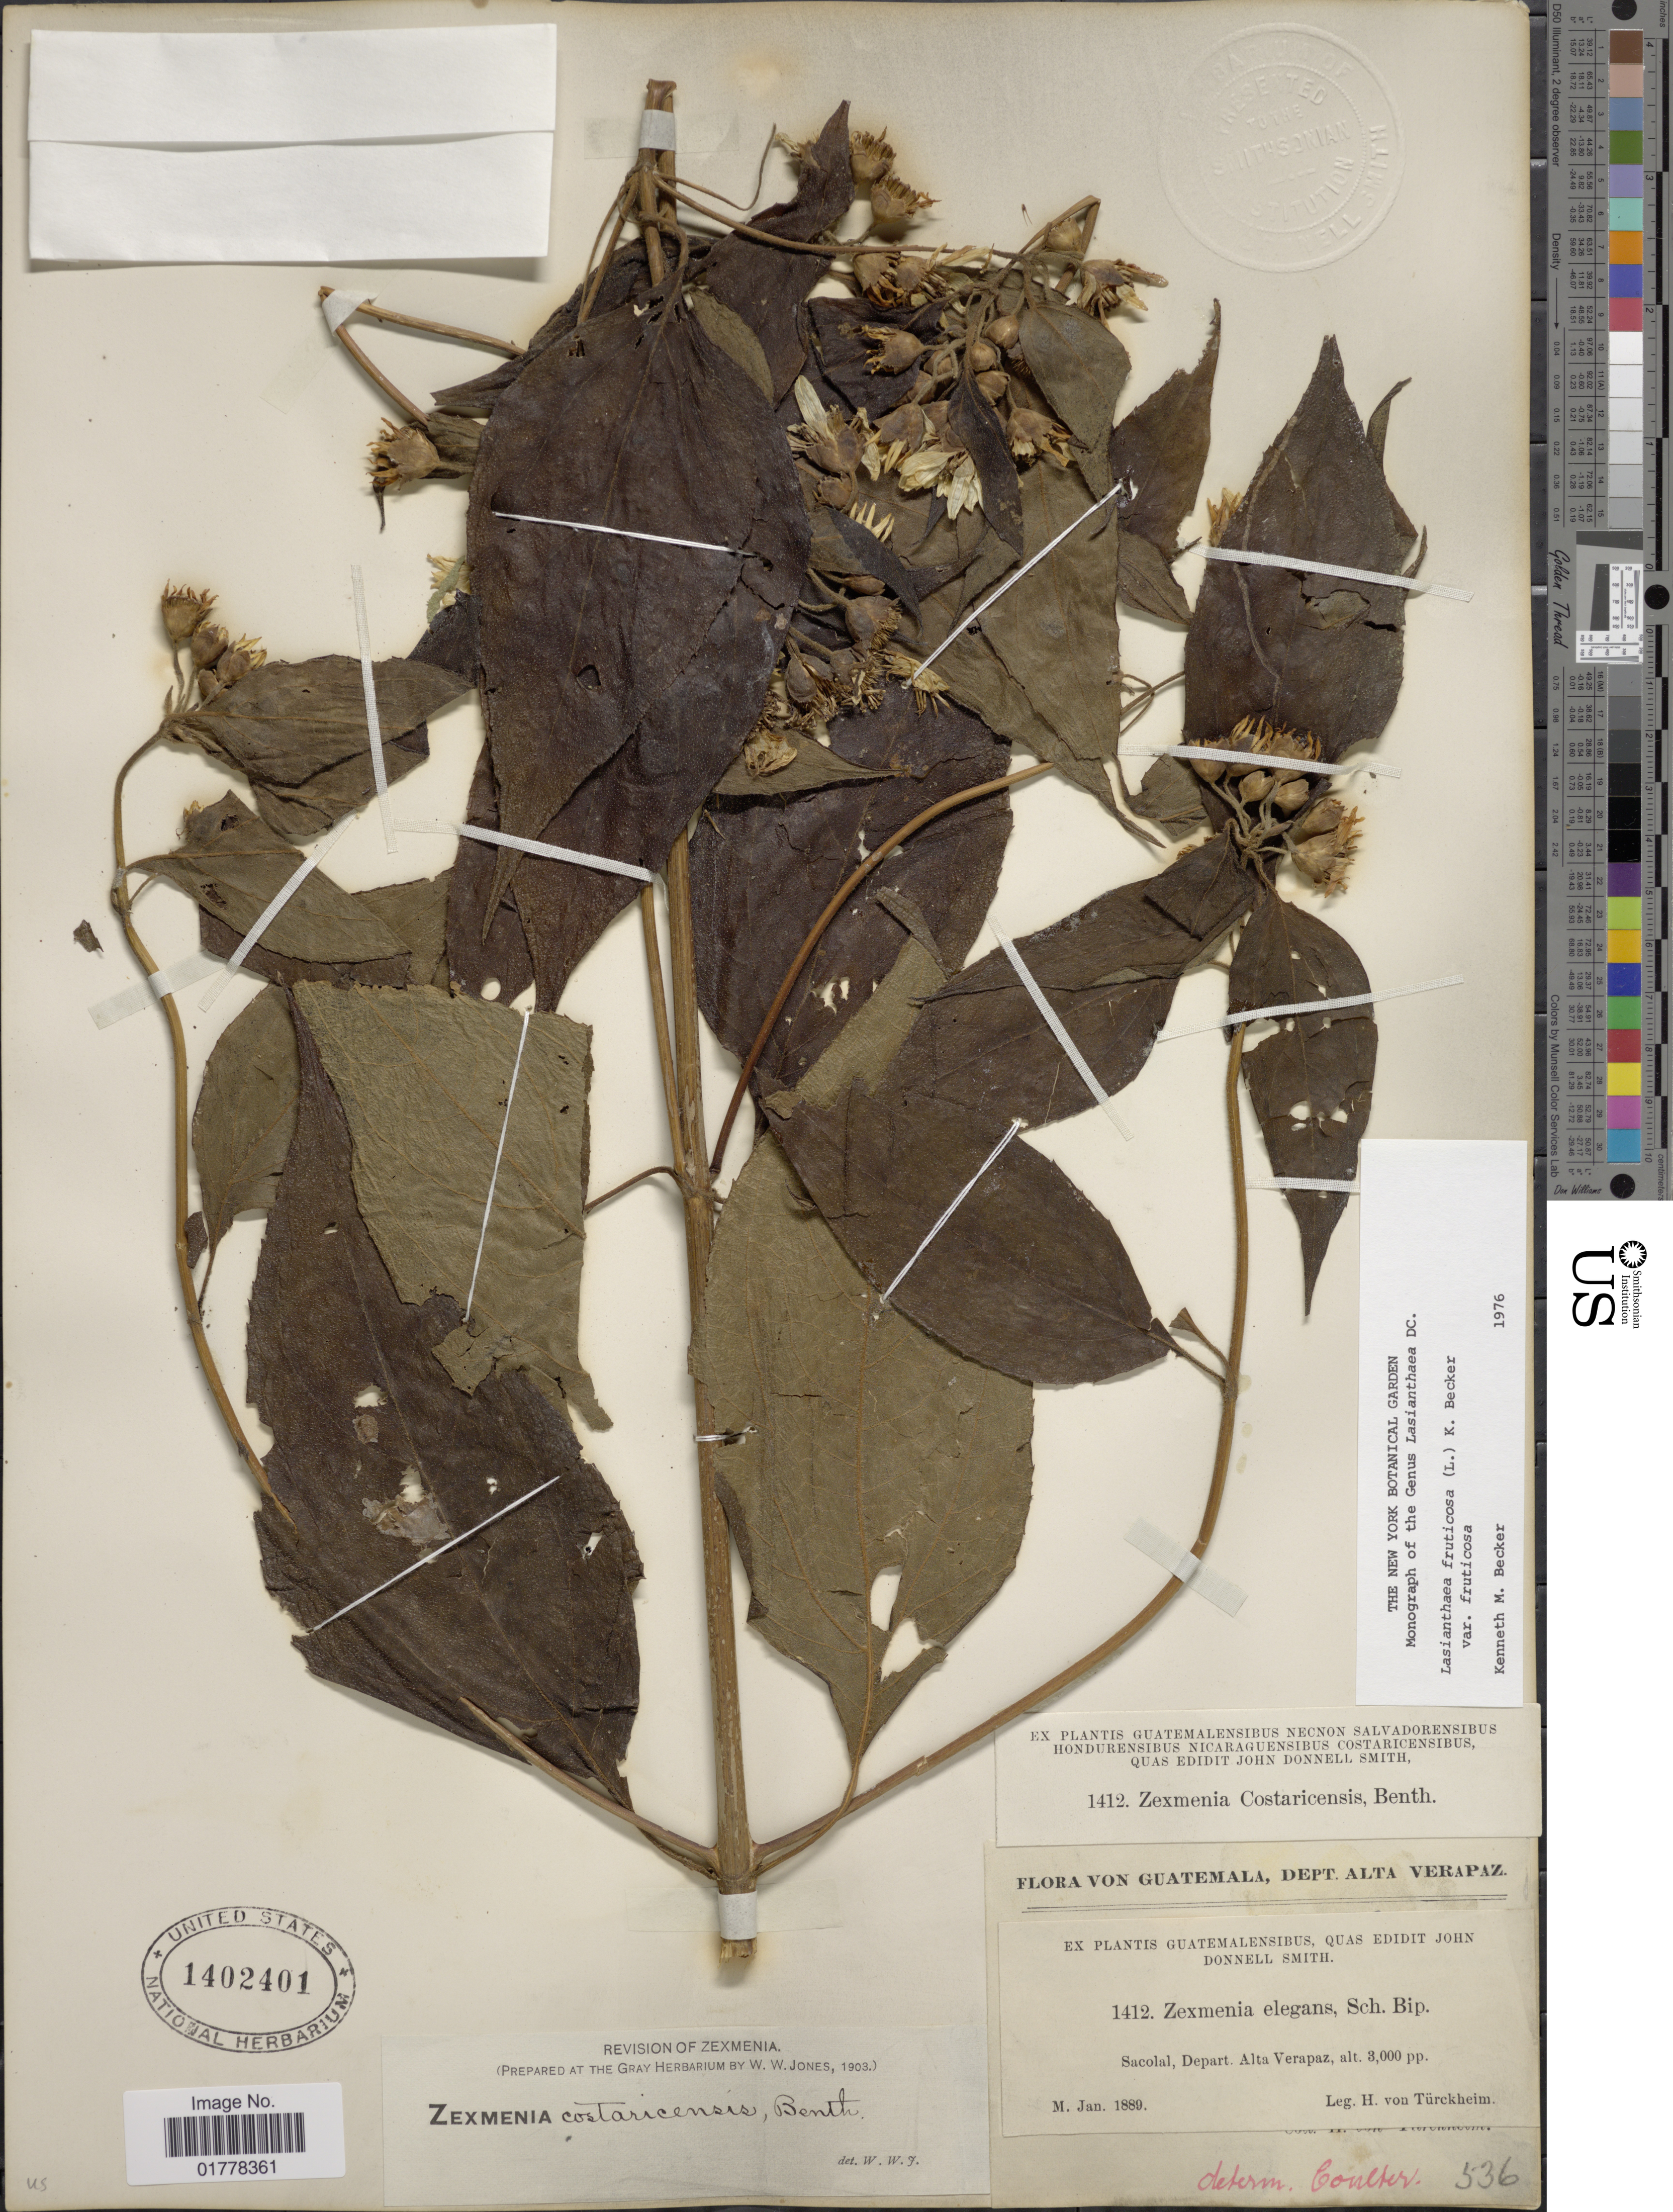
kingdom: Plantae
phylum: Tracheophyta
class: Magnoliopsida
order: Asterales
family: Asteraceae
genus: Lasianthaea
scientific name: Lasianthaea fruticosa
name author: (L.) K.M. Becker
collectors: H. von Türckheim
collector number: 1412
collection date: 1889-01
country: Guatemala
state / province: Alta Verapaz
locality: Sacolal, Depart. Alta Verapaz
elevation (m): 914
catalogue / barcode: US 1402401